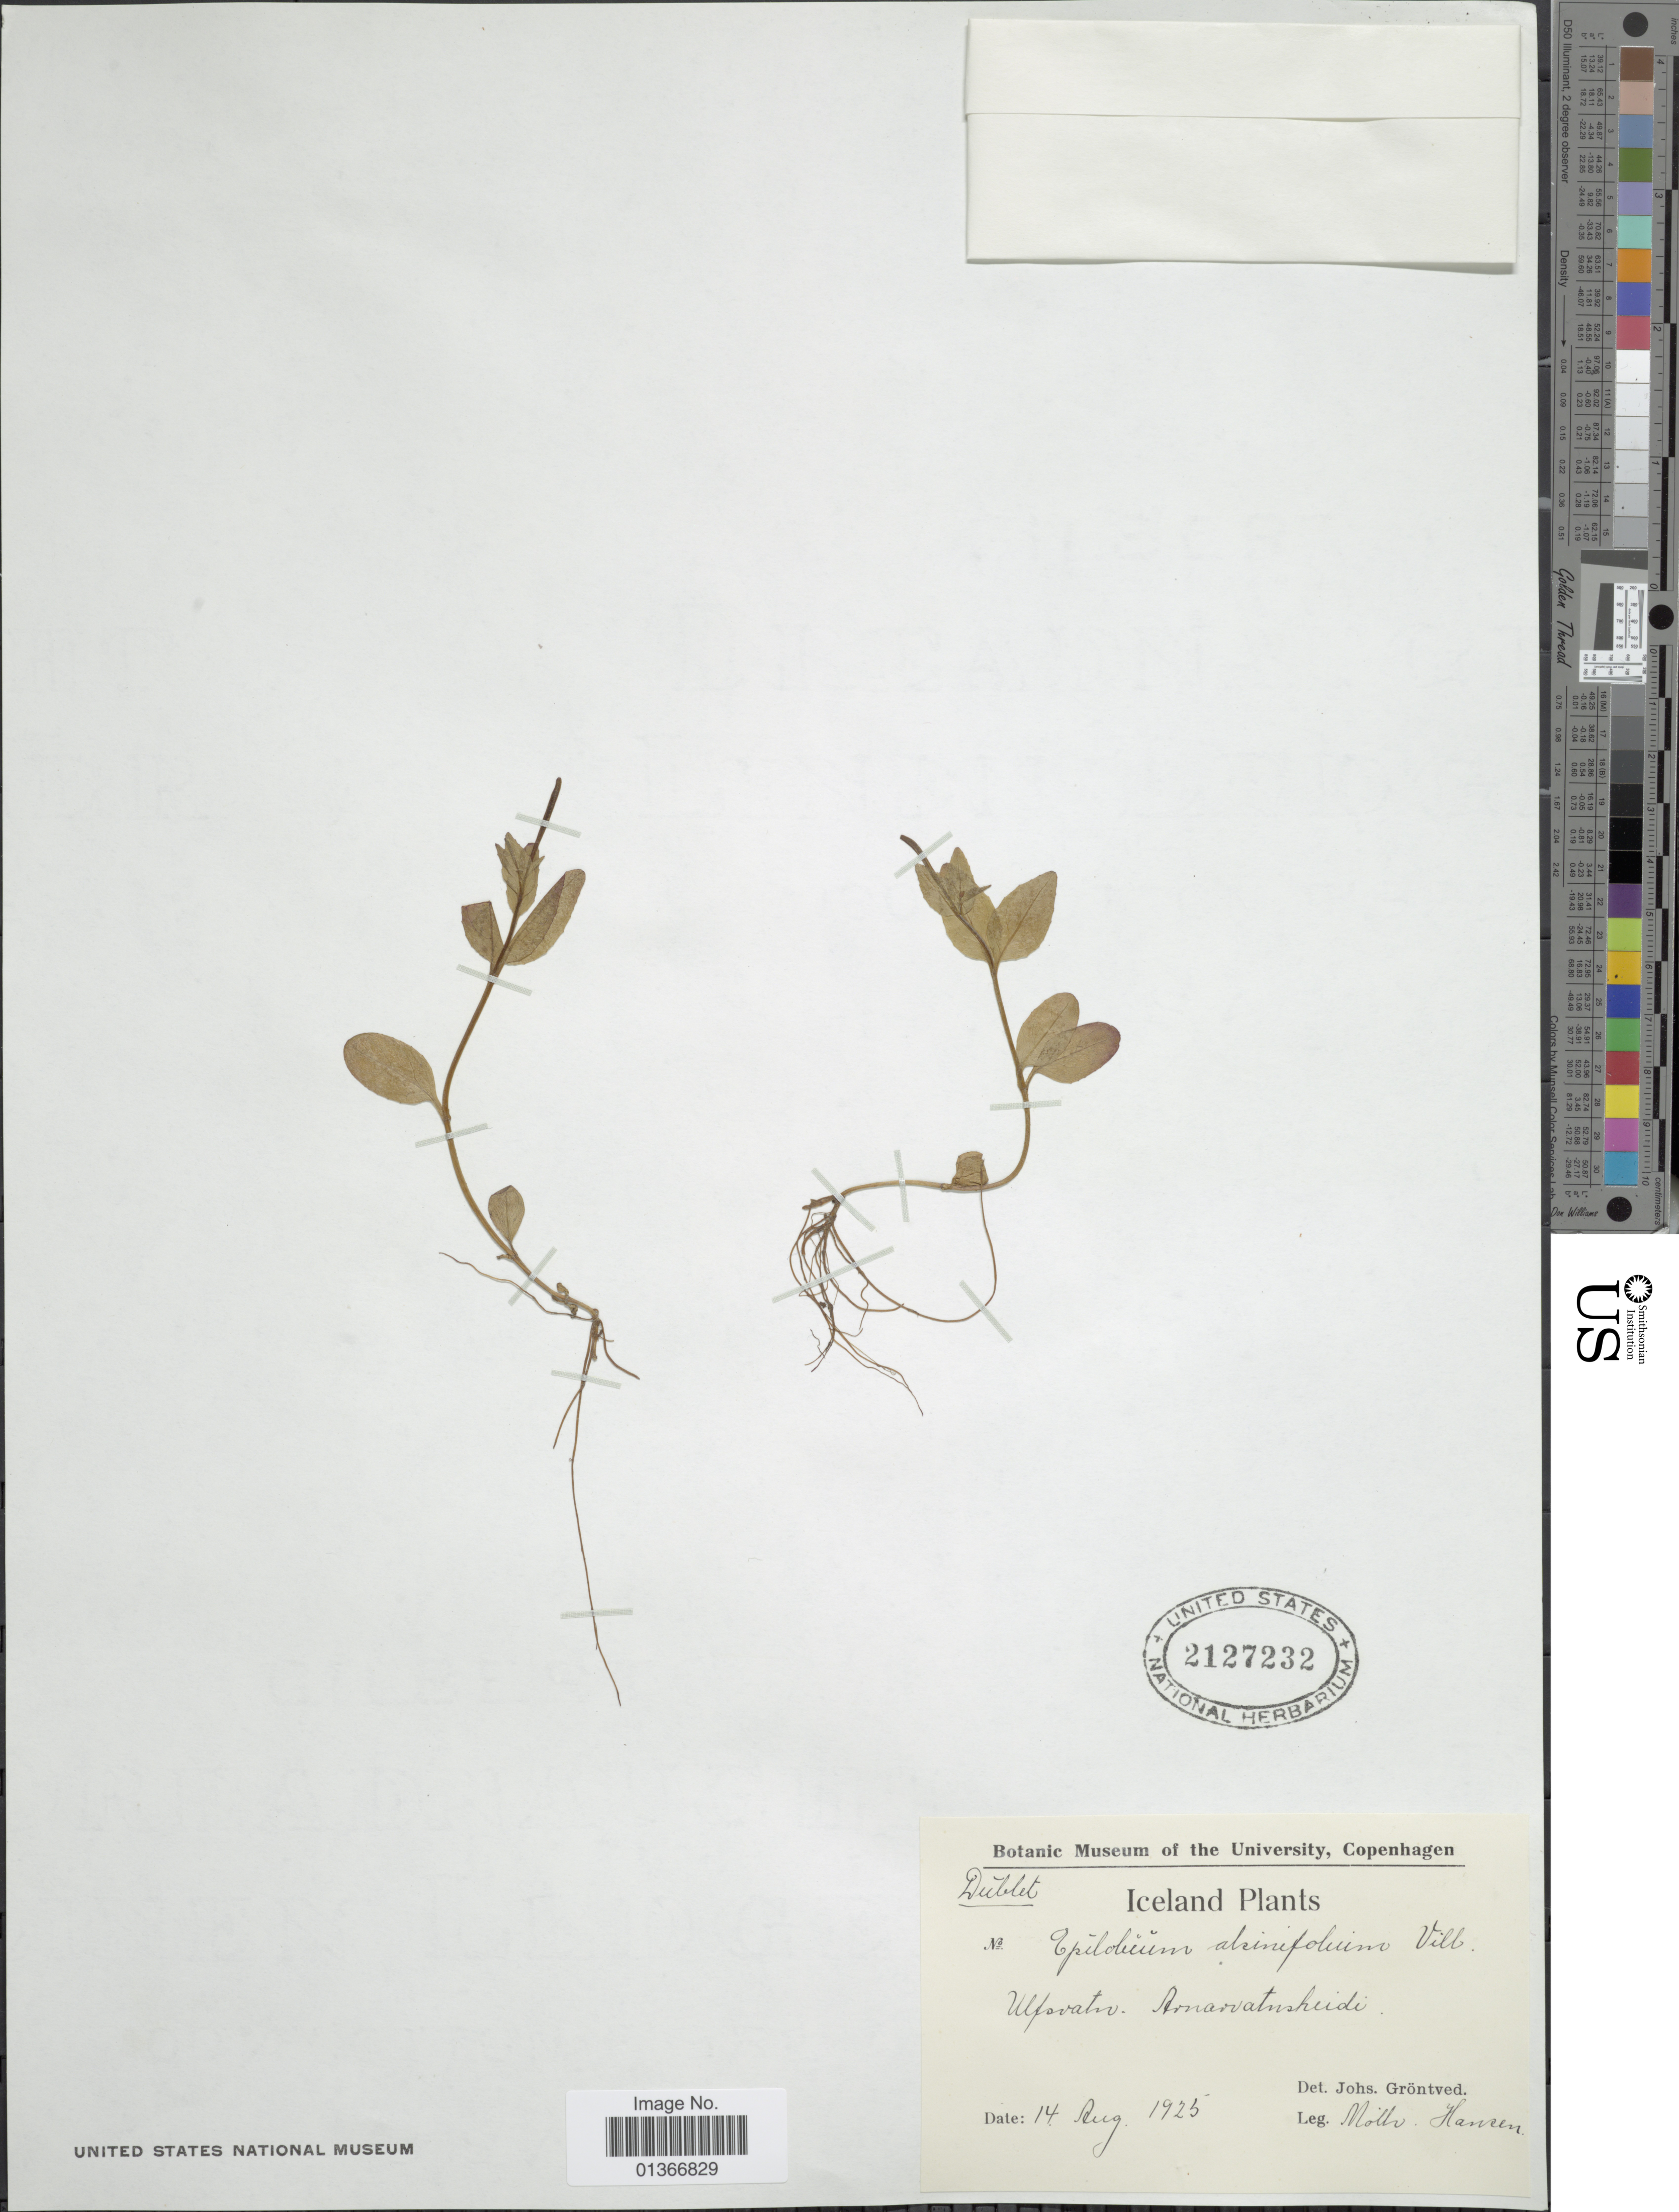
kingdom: Plantae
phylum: Tracheophyta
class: Magnoliopsida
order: Myrtales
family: Onagraceae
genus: Epilobium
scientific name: Epilobium alsinifolium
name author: Vill.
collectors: M. Hansen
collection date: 1923-08-14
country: Iceland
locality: Ulfsvatn, Arnarvatnsheiði.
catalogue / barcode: US 2127232